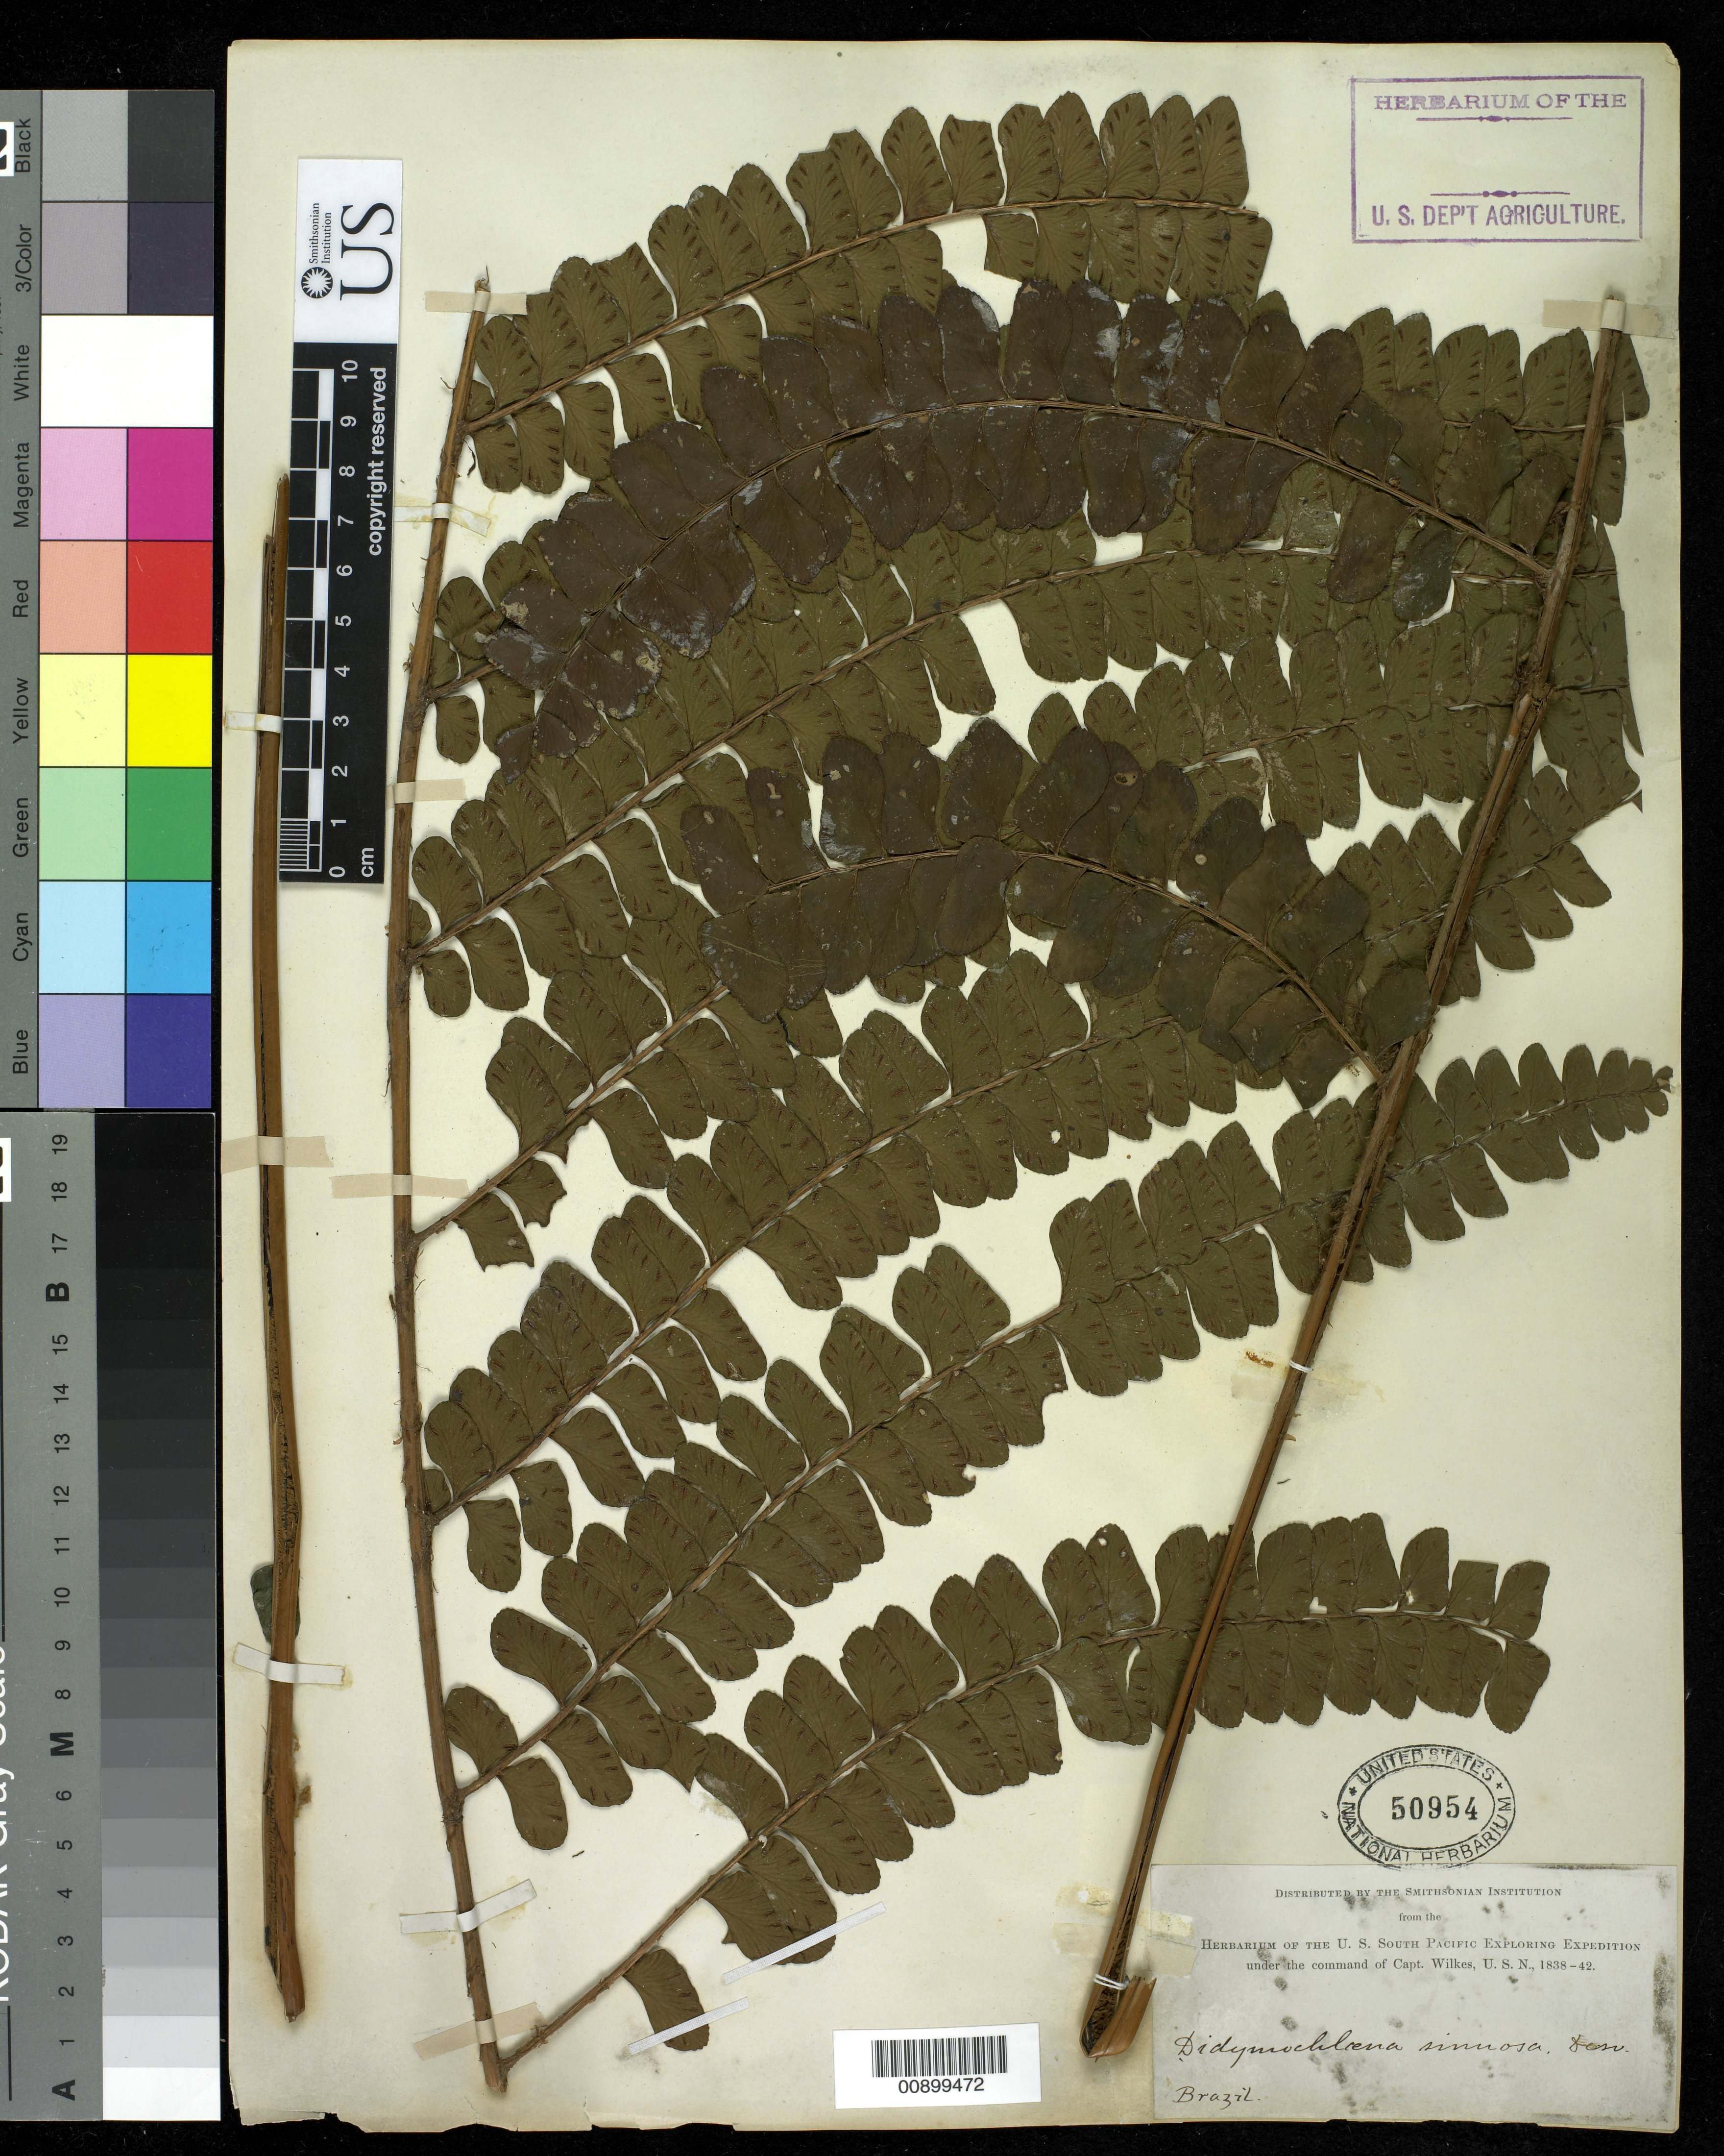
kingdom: Plantae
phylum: Tracheophyta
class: Polypodiopsida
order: Polypodiales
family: Didymochlaenaceae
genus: Didymochlaena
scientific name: Didymochlaena truncatula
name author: (Sw.) J. Sm.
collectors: Wilkes Explor. Exped.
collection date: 1838/1842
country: Brazil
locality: Brazil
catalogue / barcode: US 50954